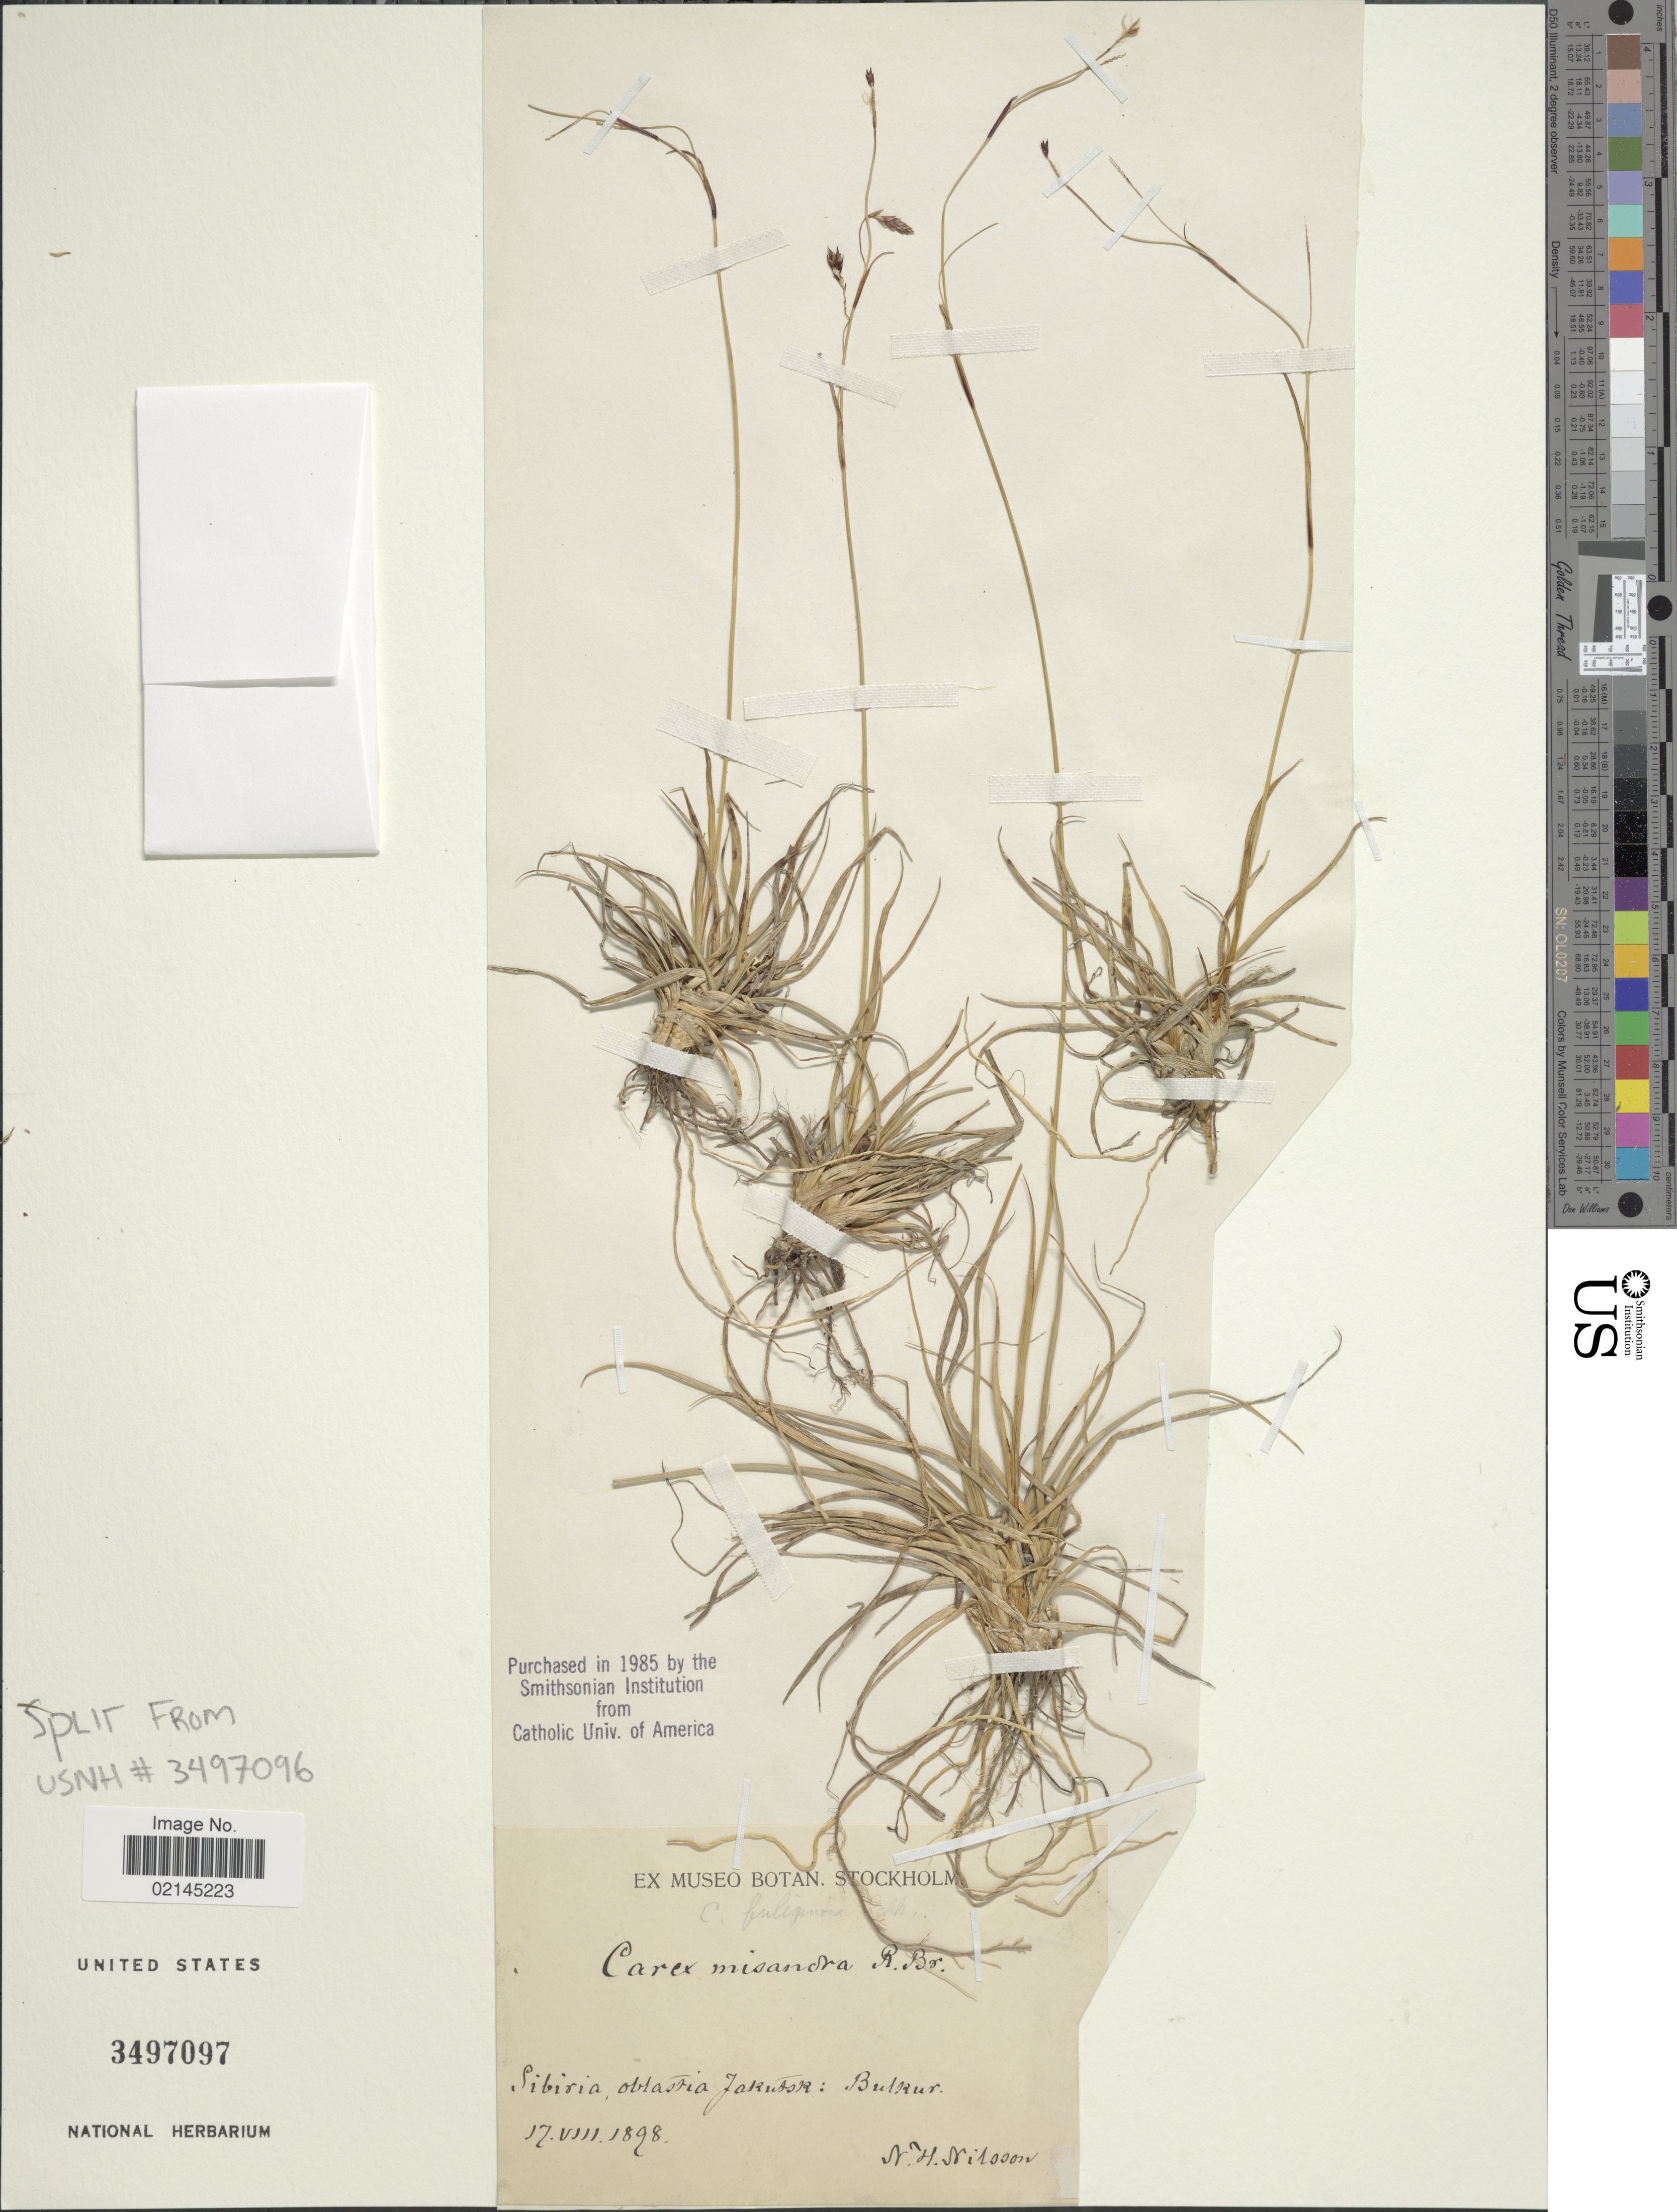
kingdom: Plantae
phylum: Tracheophyta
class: Liliopsida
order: Poales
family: Cyperaceae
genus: Carex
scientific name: Carex fuliginosa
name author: Schkuhr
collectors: N. H. Nilsson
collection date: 1898-08-17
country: Russian Federation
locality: Sibiria, oblastia Jakutsk: Bulkur.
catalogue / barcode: US 3497097